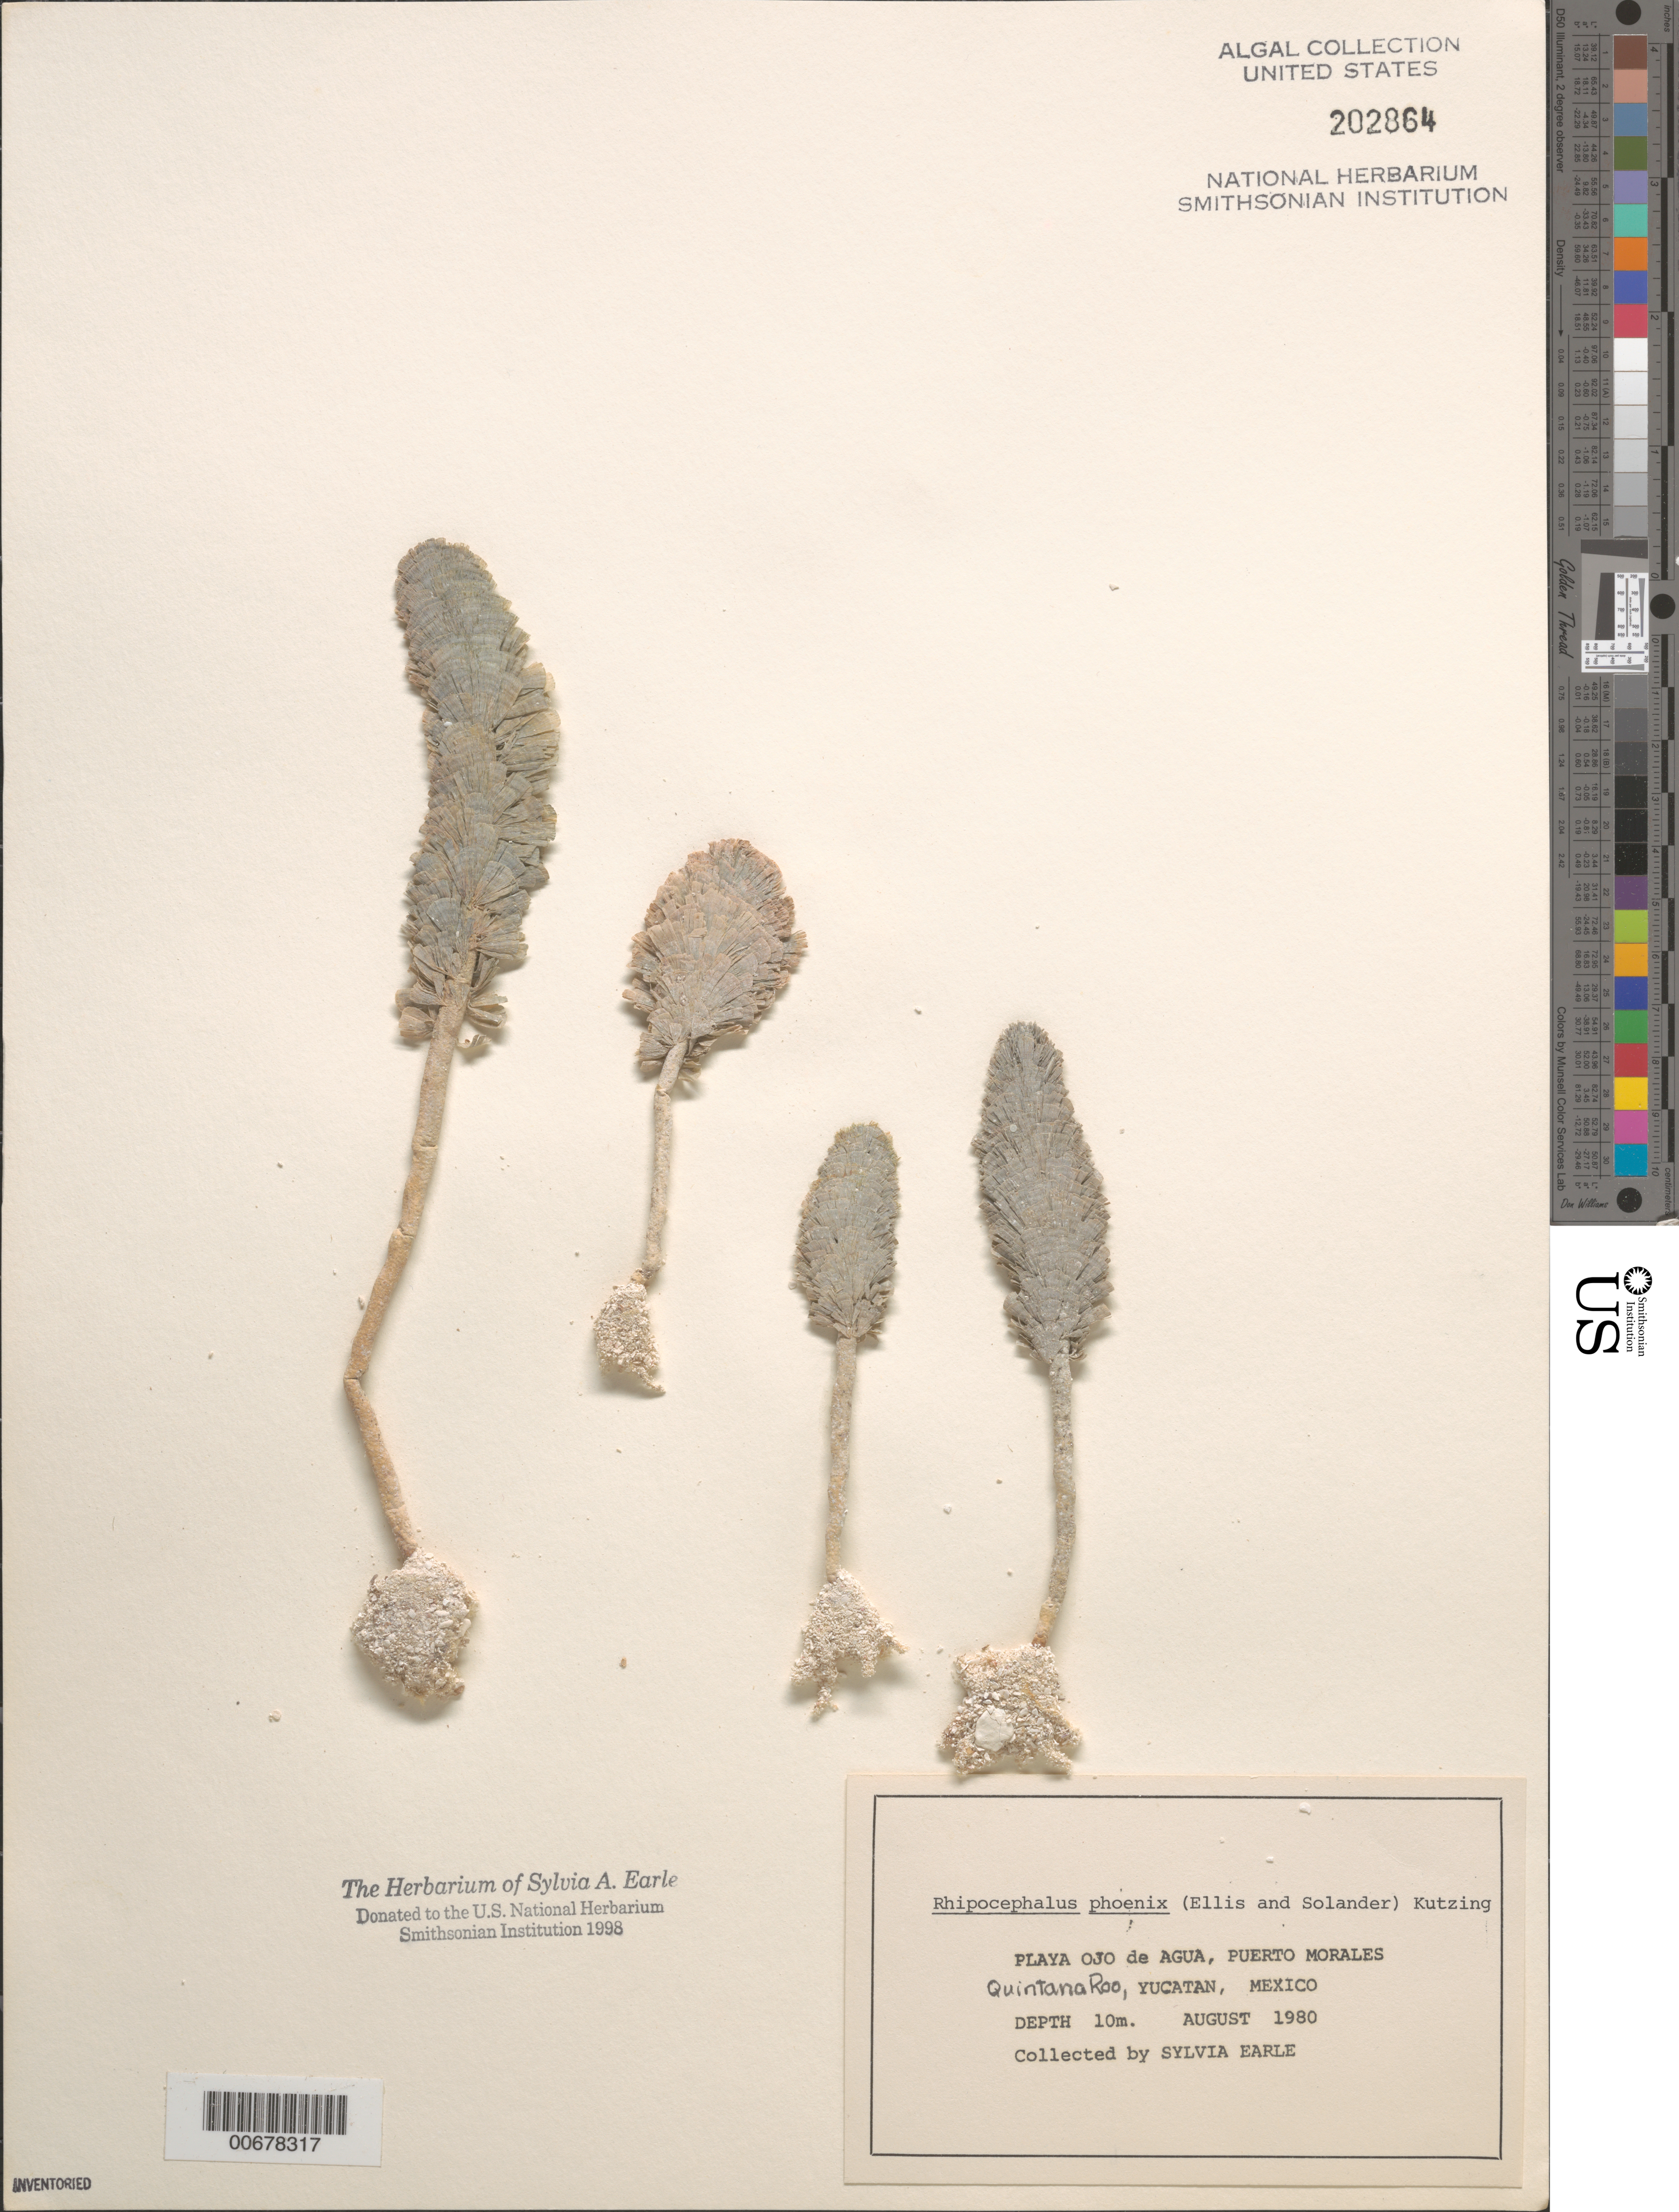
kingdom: Plantae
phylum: Chlorophyta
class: Ulvophyceae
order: Bryopsidales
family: Udoteaceae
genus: Rhipocephalus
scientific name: Rhipocephalus phoenix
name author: (J. Ellis & Sol.) Kütz.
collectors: S. A. Earle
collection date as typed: Aug 1980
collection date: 1980-08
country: Mexico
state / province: Quintana Roo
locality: Playa Ojo de Agua, Puerto Morales, Yucatan Peninsula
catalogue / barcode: US 202864